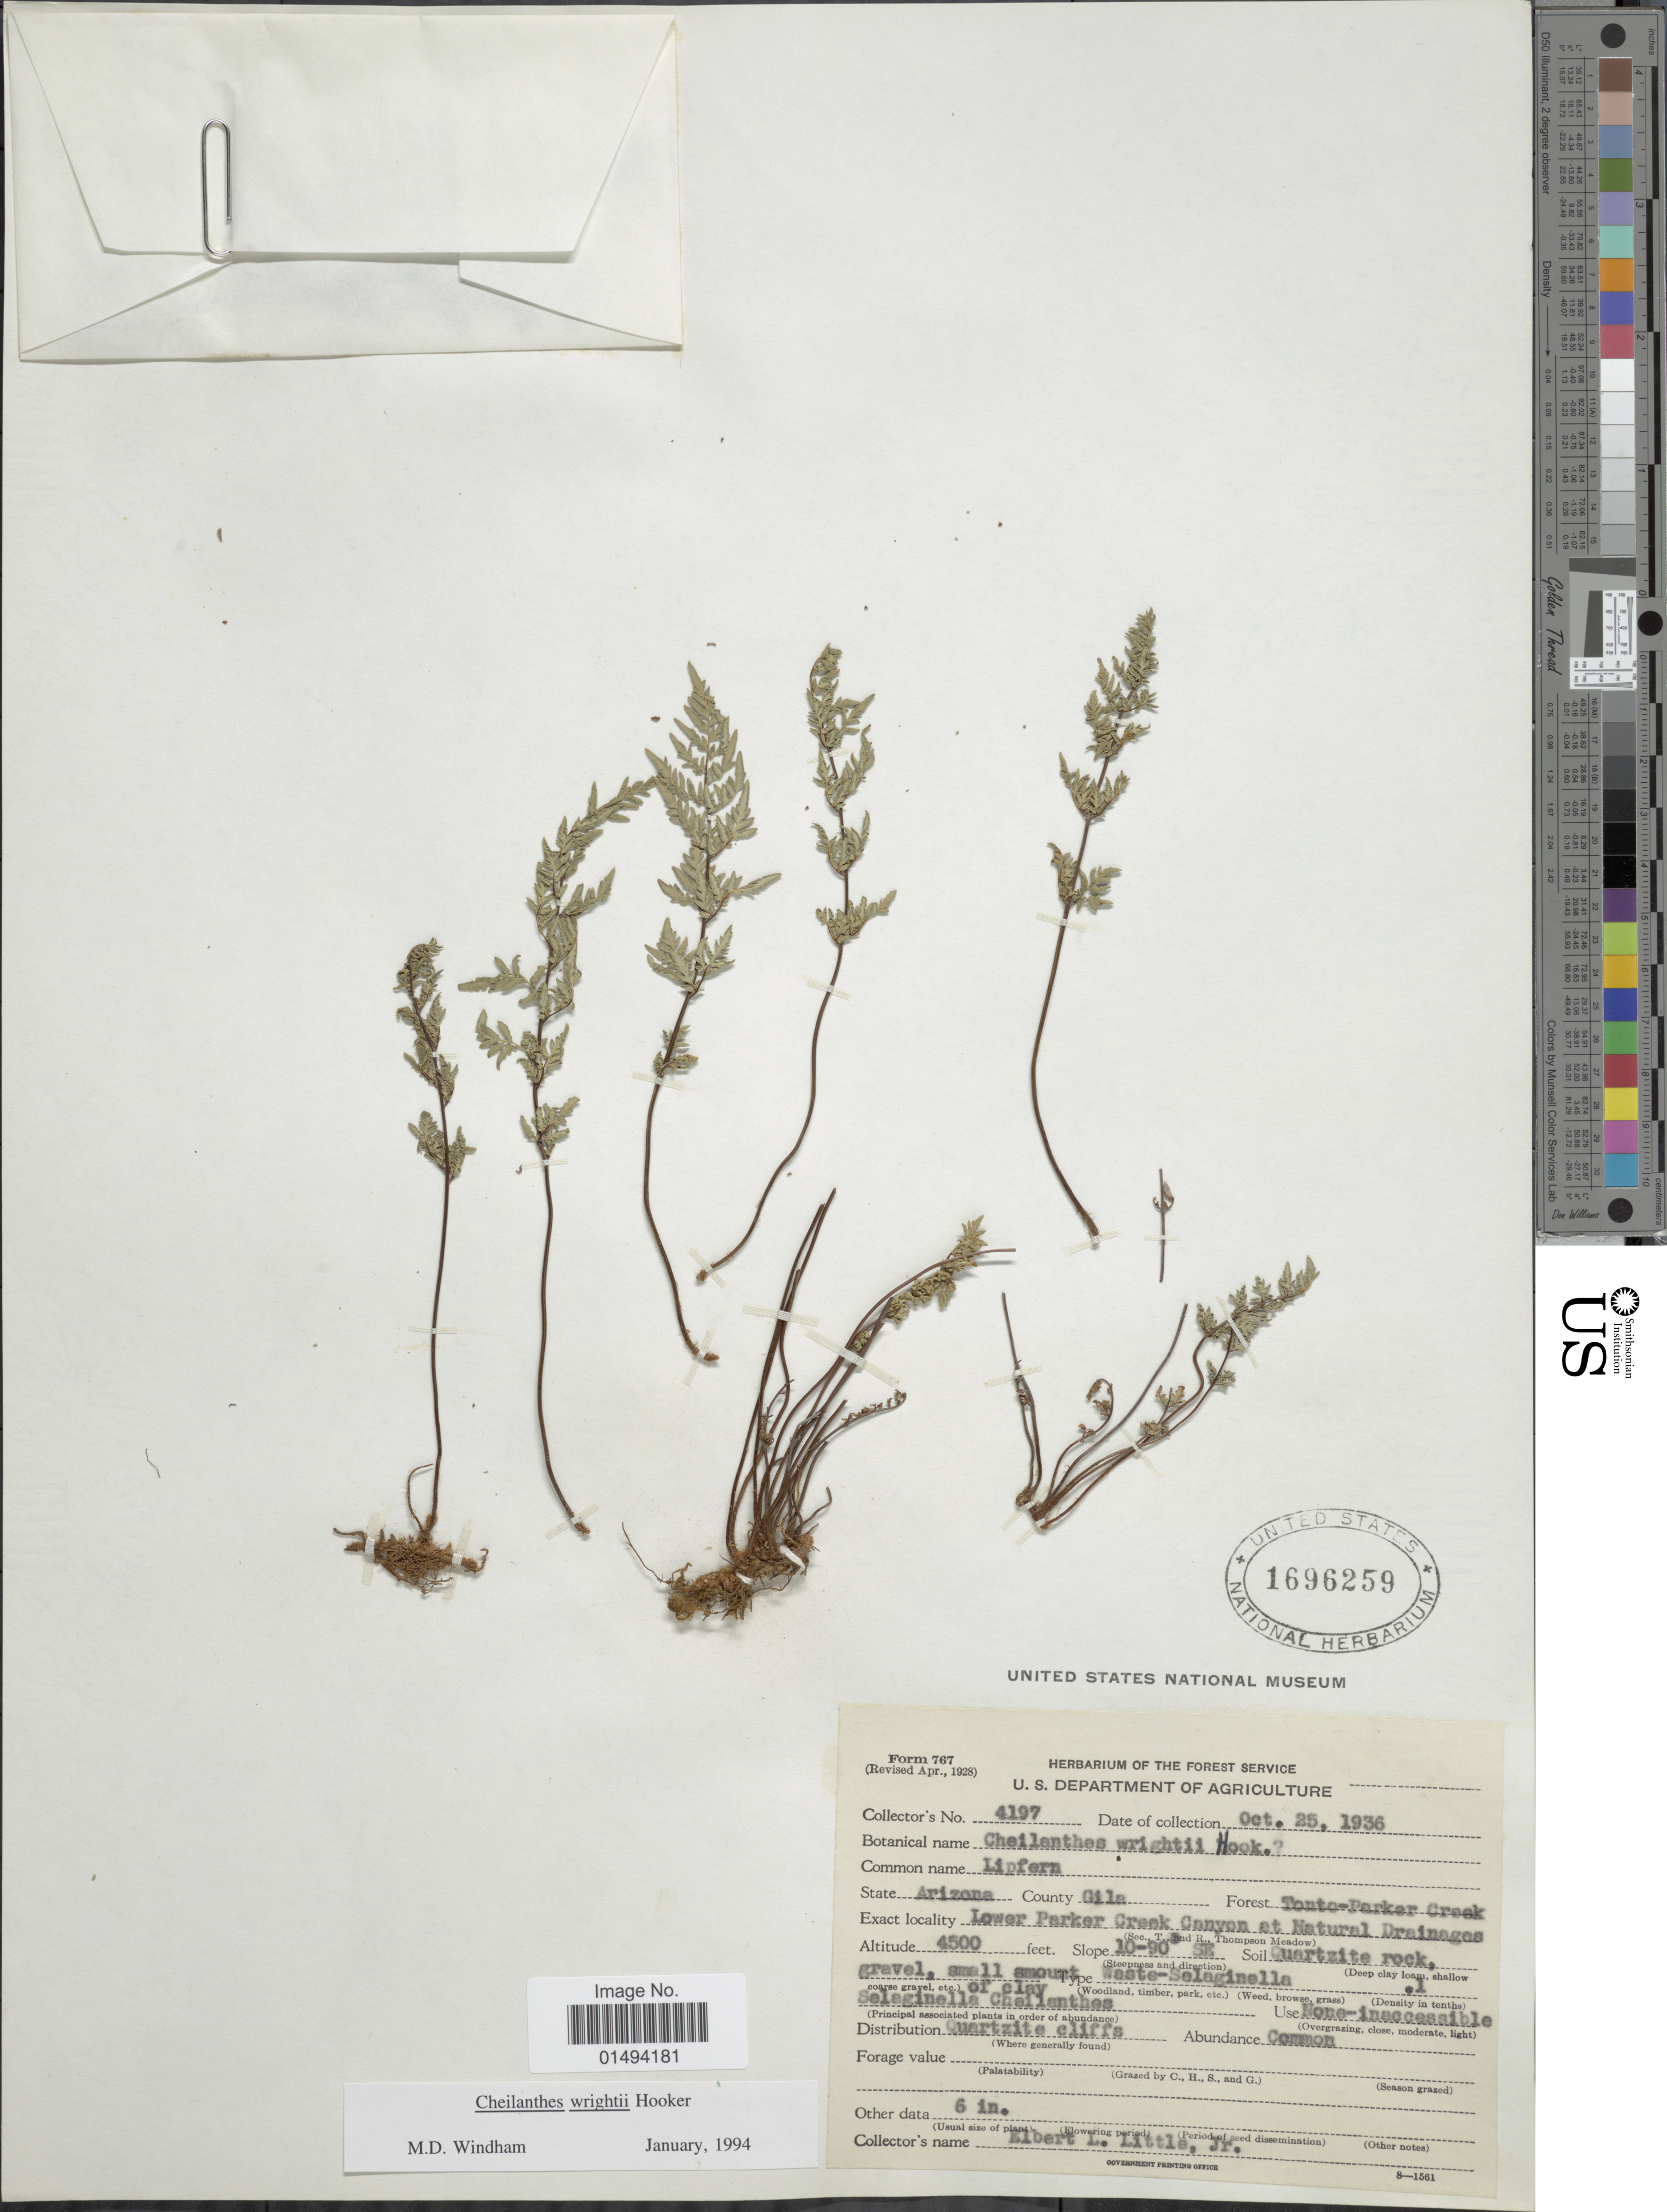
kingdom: Plantae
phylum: Tracheophyta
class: Polypodiopsida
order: Polypodiales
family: Pteridaceae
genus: Myriopteris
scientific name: Myriopteris wrightii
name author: (Hook.) Grusz & Windham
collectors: E. L. Little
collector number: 4197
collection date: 1936-10-25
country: United States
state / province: Arizona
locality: Tonto Parker Creek, Lower Parker Creek Canyon at Natural Drainages, Gila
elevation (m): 1372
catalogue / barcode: US 1696259